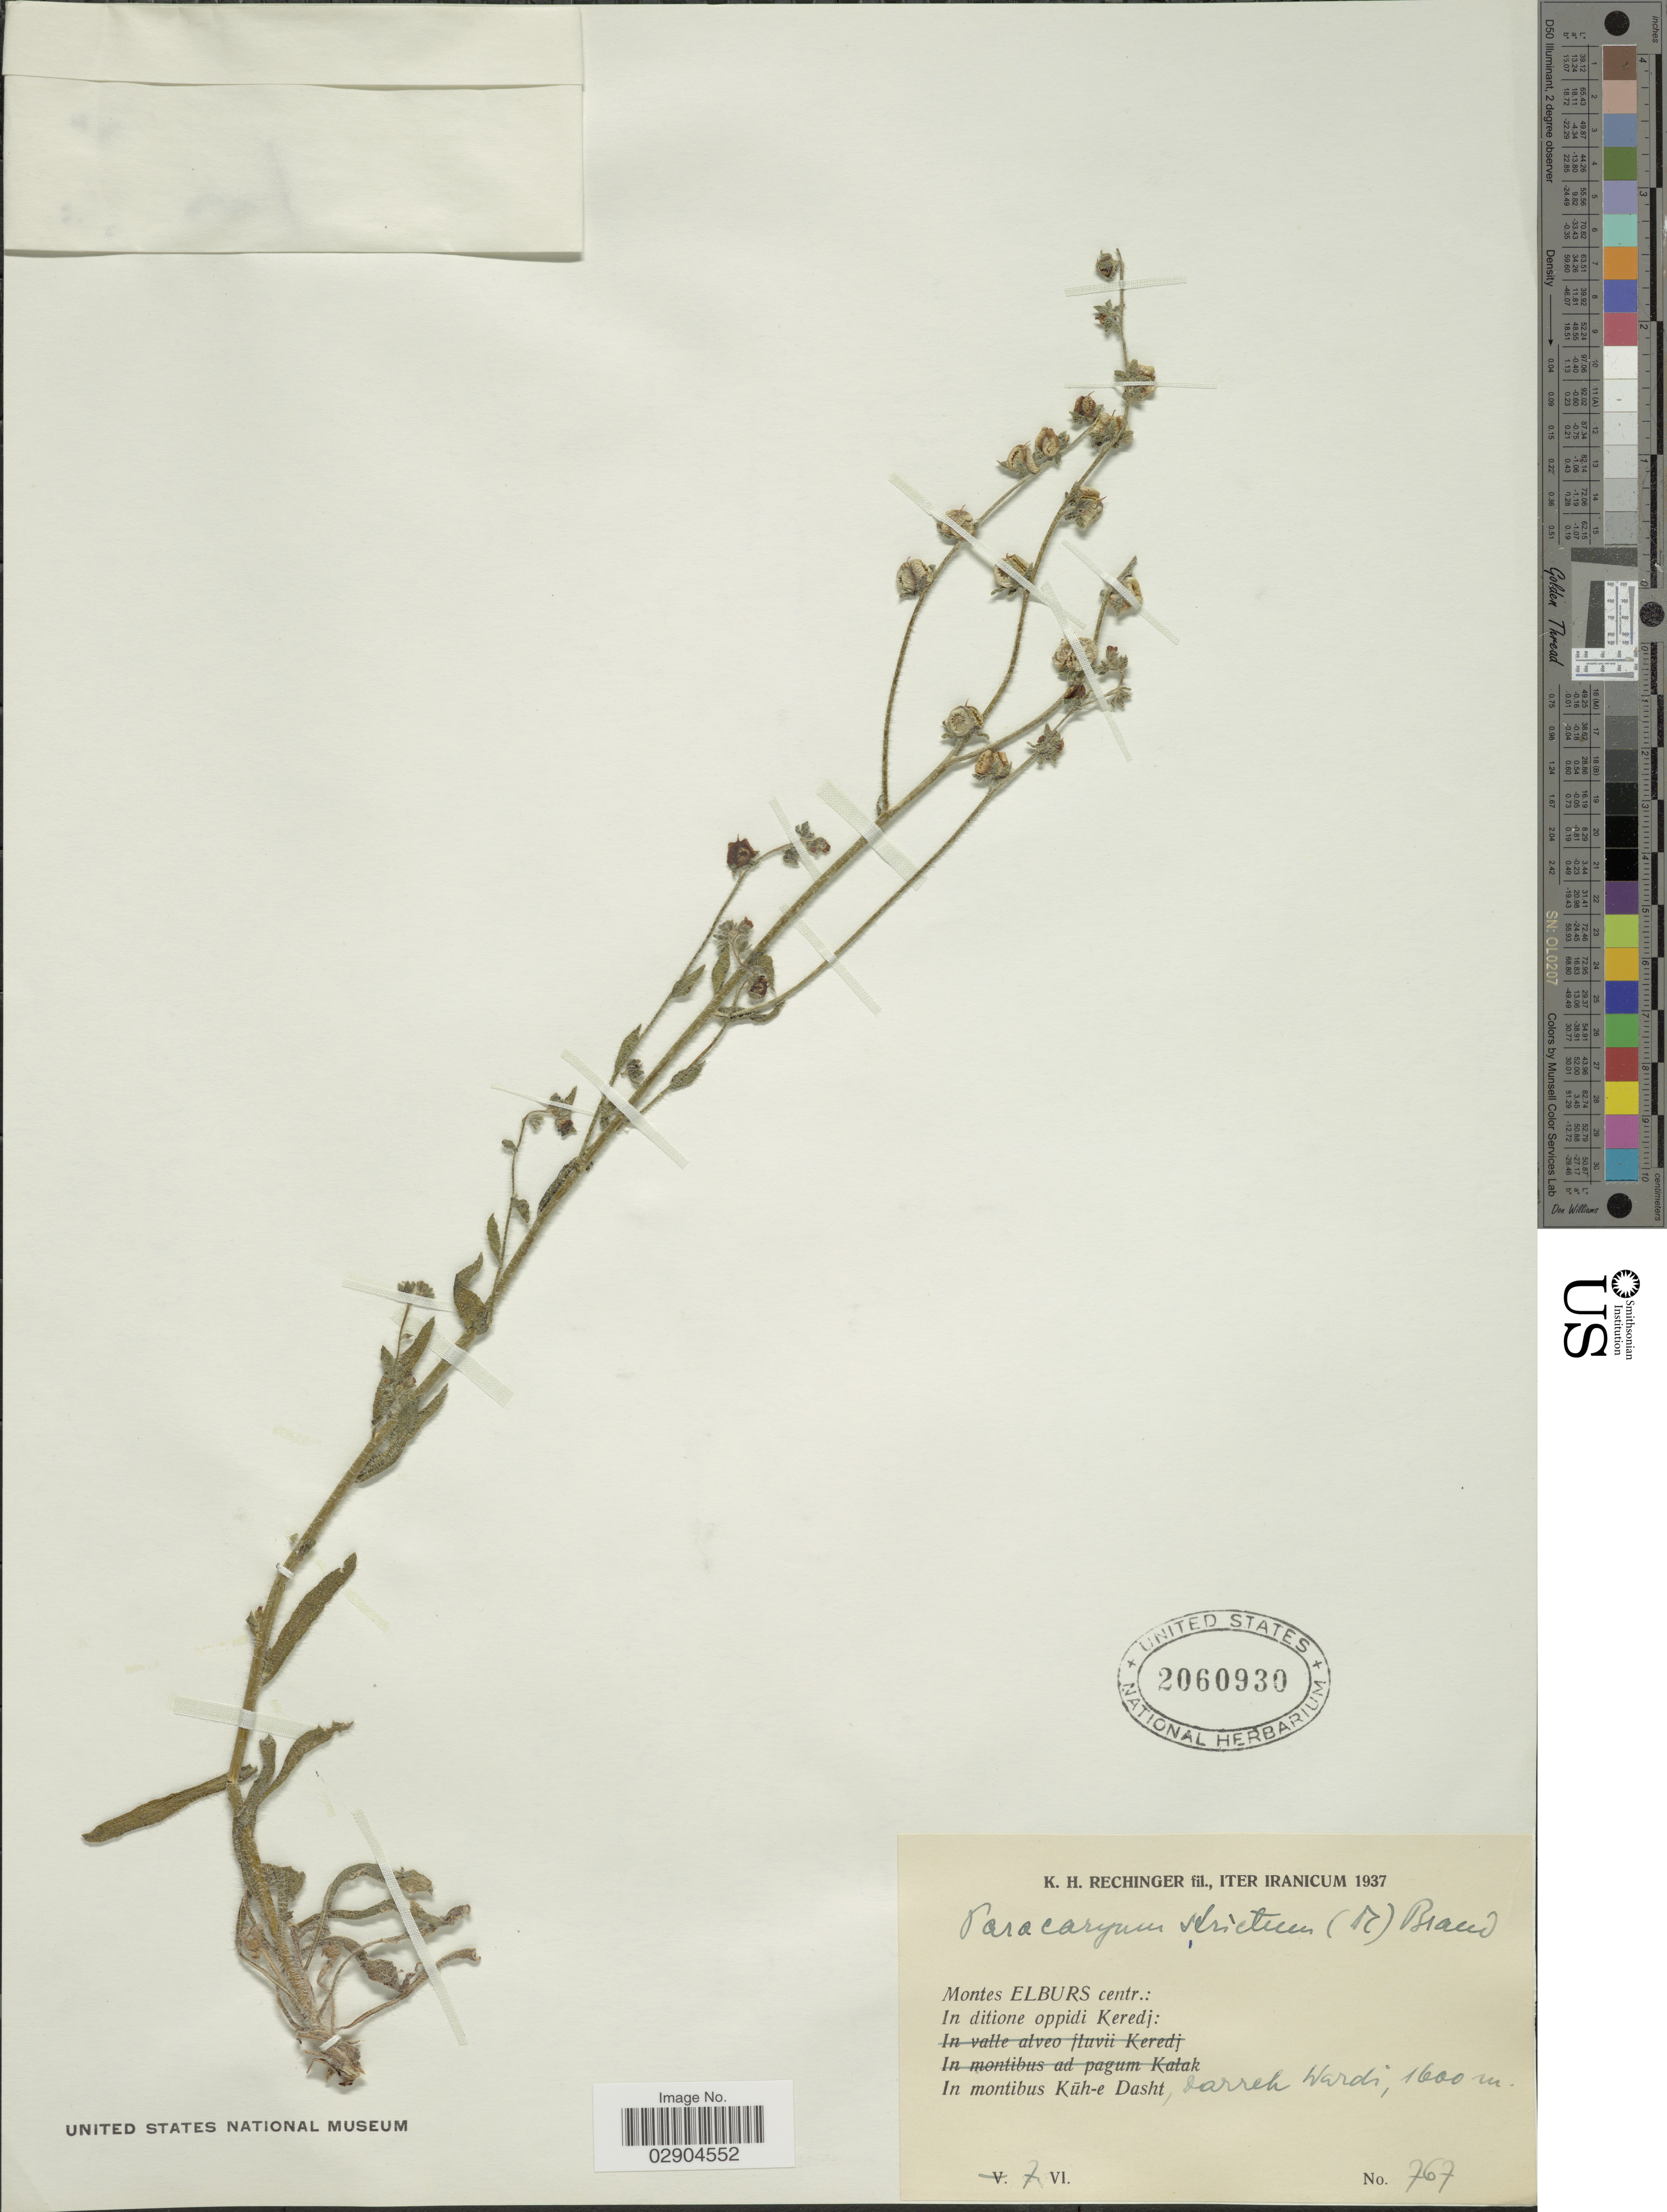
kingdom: Plantae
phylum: Tracheophyta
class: Magnoliopsida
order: Boraginales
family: Boraginaceae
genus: Paracaryum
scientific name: Paracaryum strictum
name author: Boiss.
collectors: K. H. Rechinger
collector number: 767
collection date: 1937-06-07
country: Iran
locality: Montes Elburs centr.: In ditione oppidi Keredj: In montibus Küh-e Dasht, Darreh Wardi.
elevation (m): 1600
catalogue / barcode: US 2060930